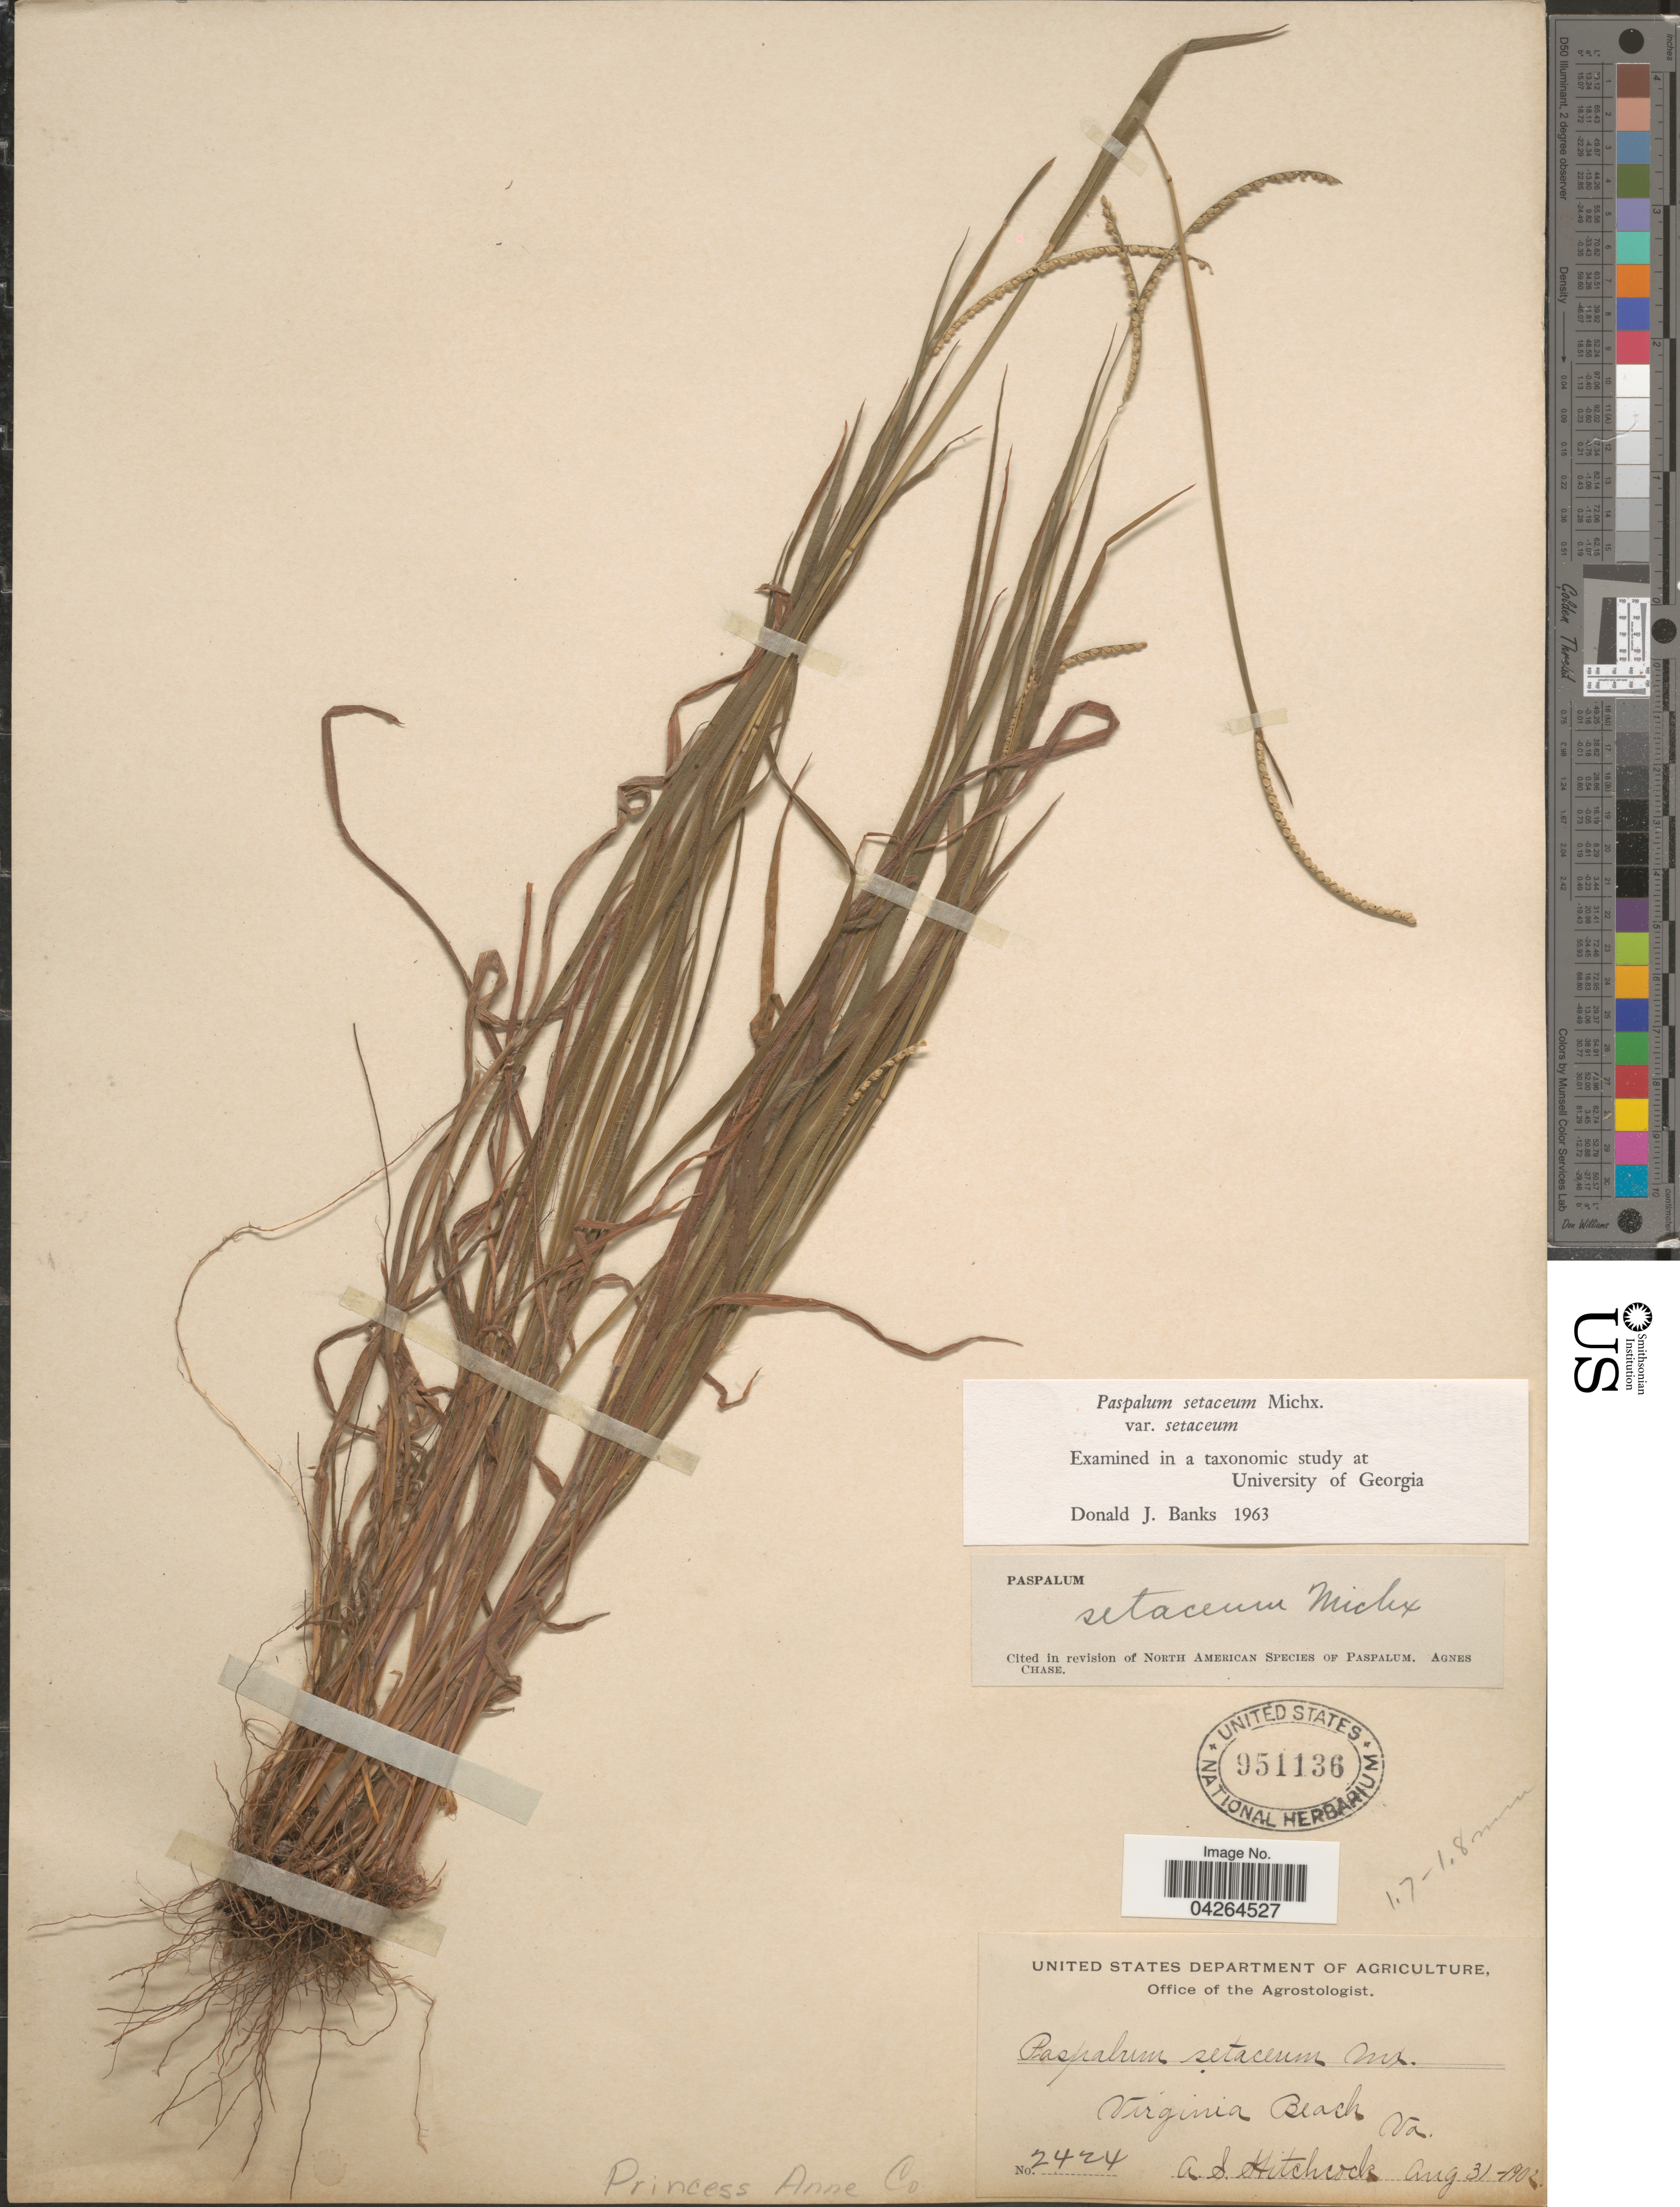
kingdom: Plantae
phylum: Tracheophyta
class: Liliopsida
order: Poales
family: Poaceae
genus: Paspalum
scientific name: Paspalum setaceum var. setaceum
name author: Michx.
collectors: A. S. Hitchcock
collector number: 2424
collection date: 1902-08-31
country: United States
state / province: Virginia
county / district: City of Virginia Beach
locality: Virginia Beach. Princess Anne Co.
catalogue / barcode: US 951136